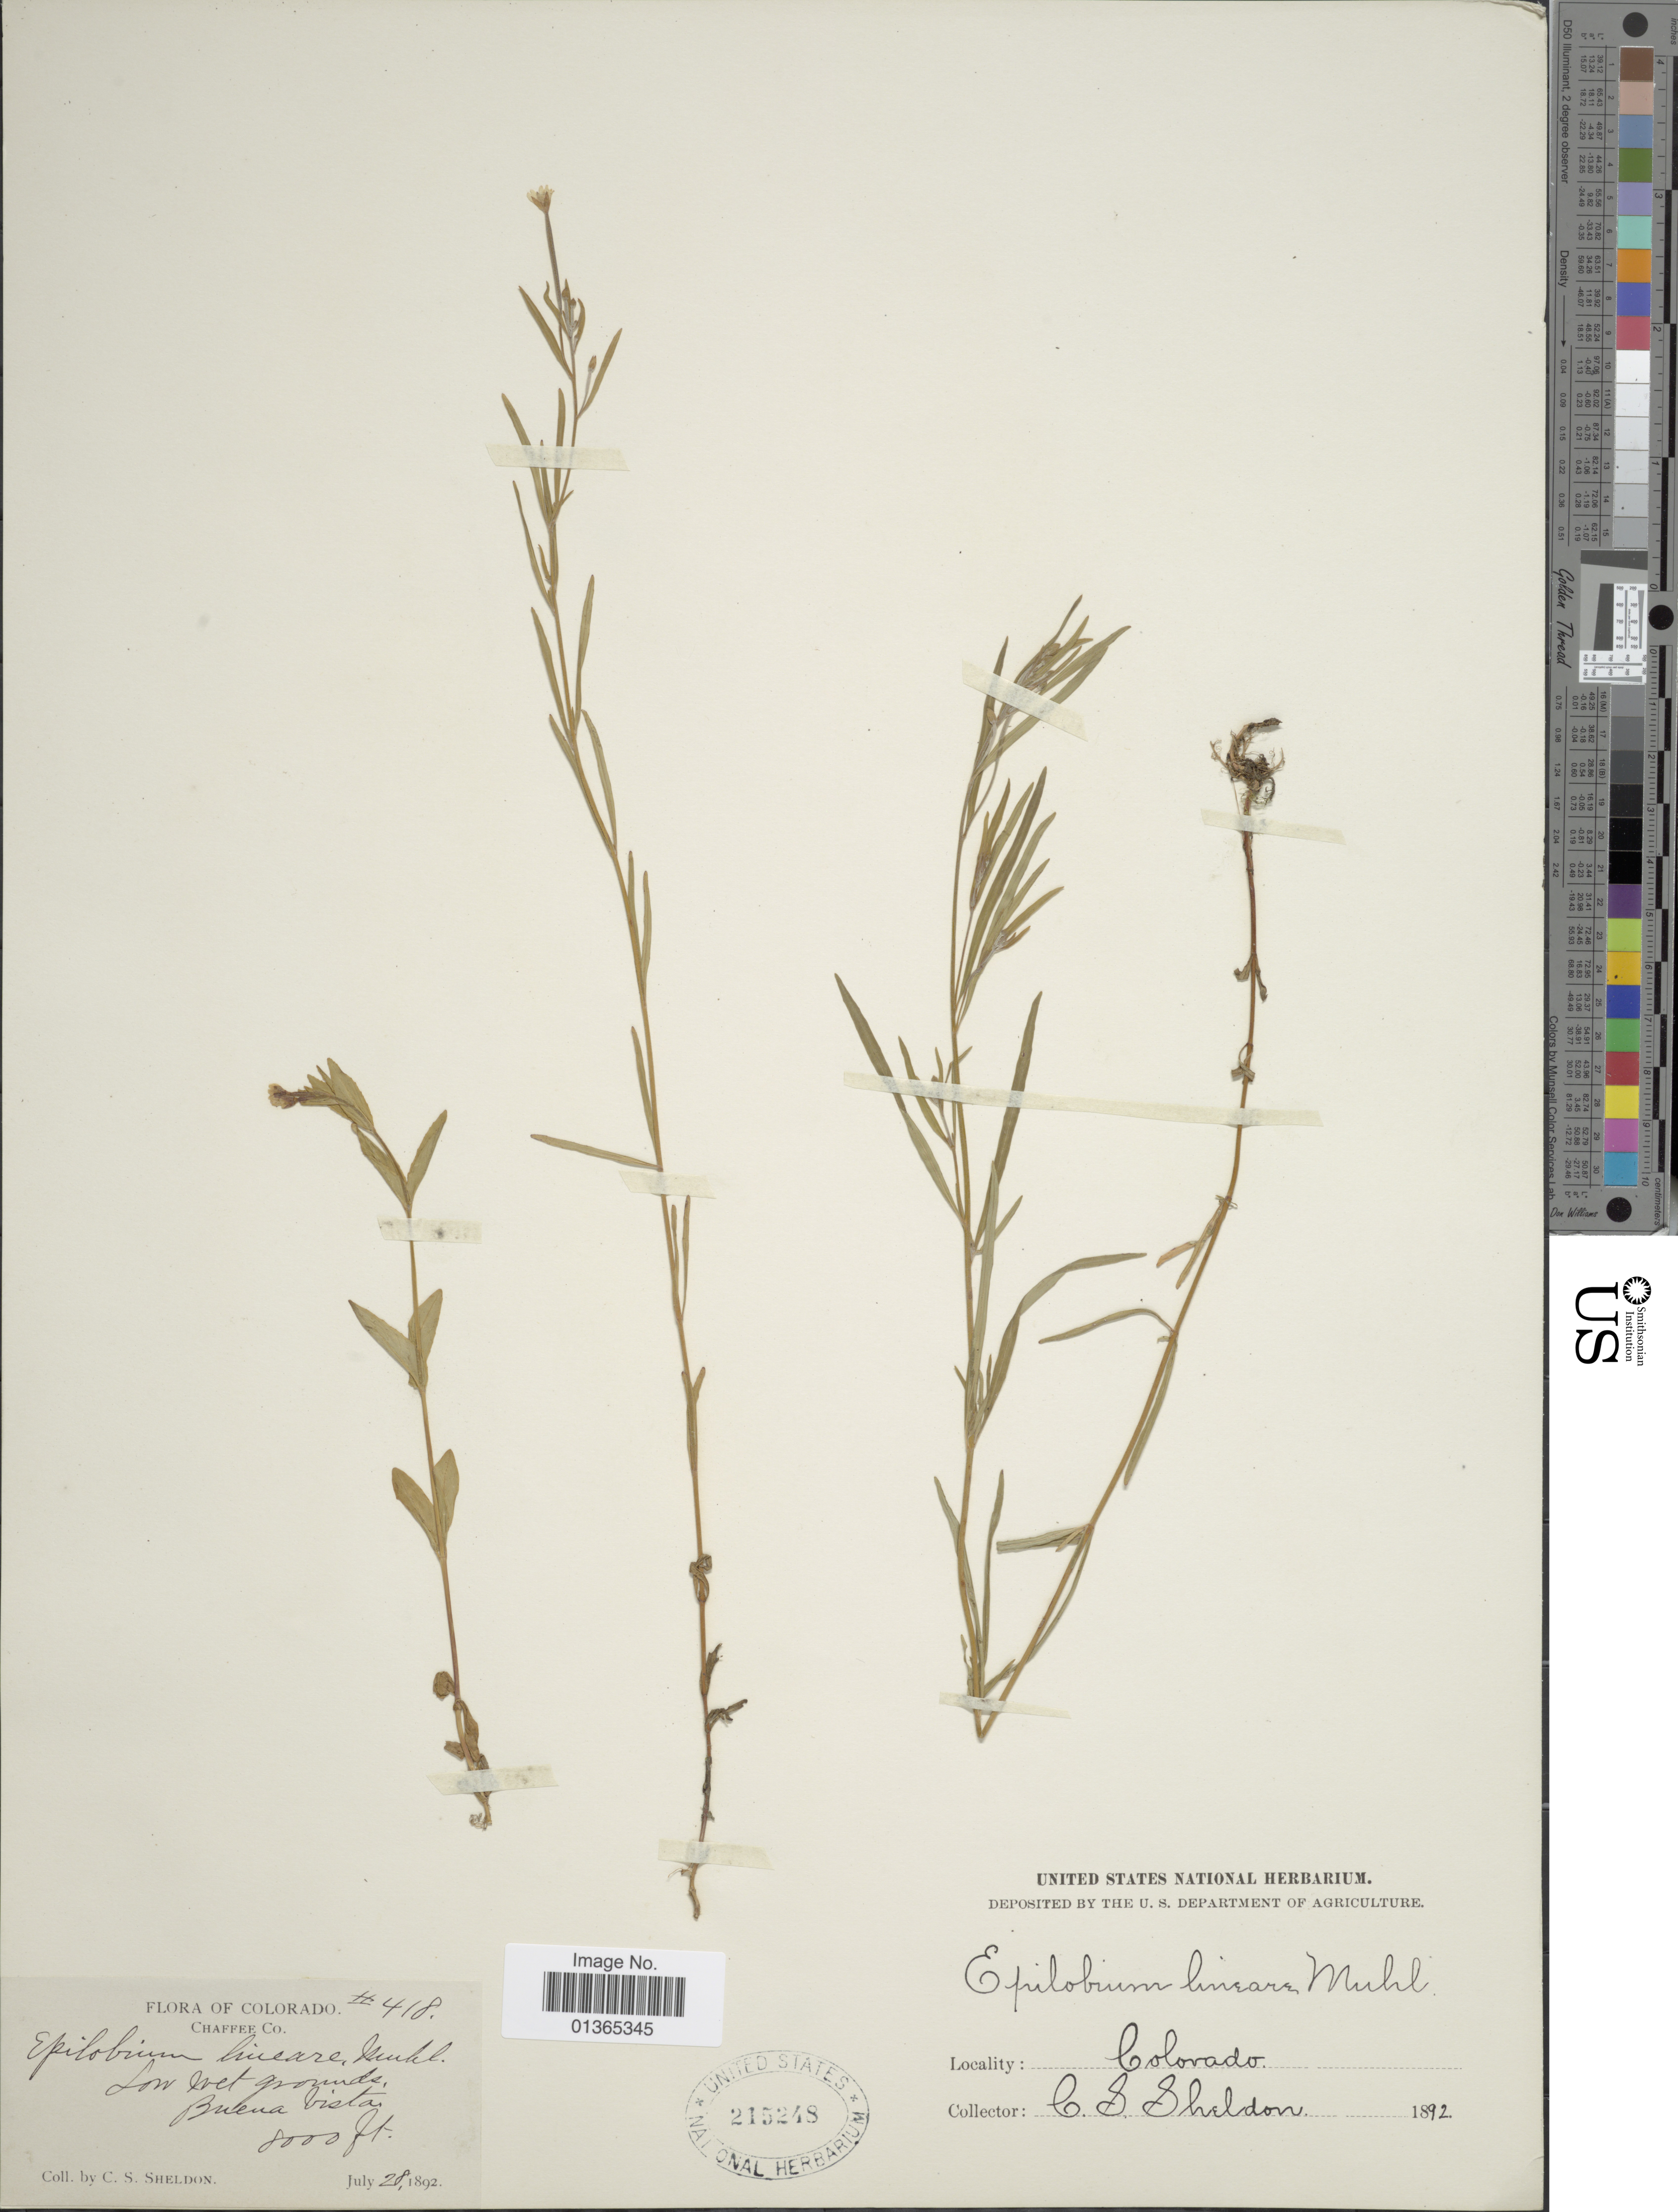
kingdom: Plantae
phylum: Tracheophyta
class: Magnoliopsida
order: Myrtales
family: Onagraceae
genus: Epilobium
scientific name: Epilobium leptophyllum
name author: Raf.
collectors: C. S. Sheldon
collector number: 418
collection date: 1892-07-28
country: United States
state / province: Colorado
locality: Chaffef Co. Low wet grounds, Buena Vista.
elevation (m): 2438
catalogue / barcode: US 215248